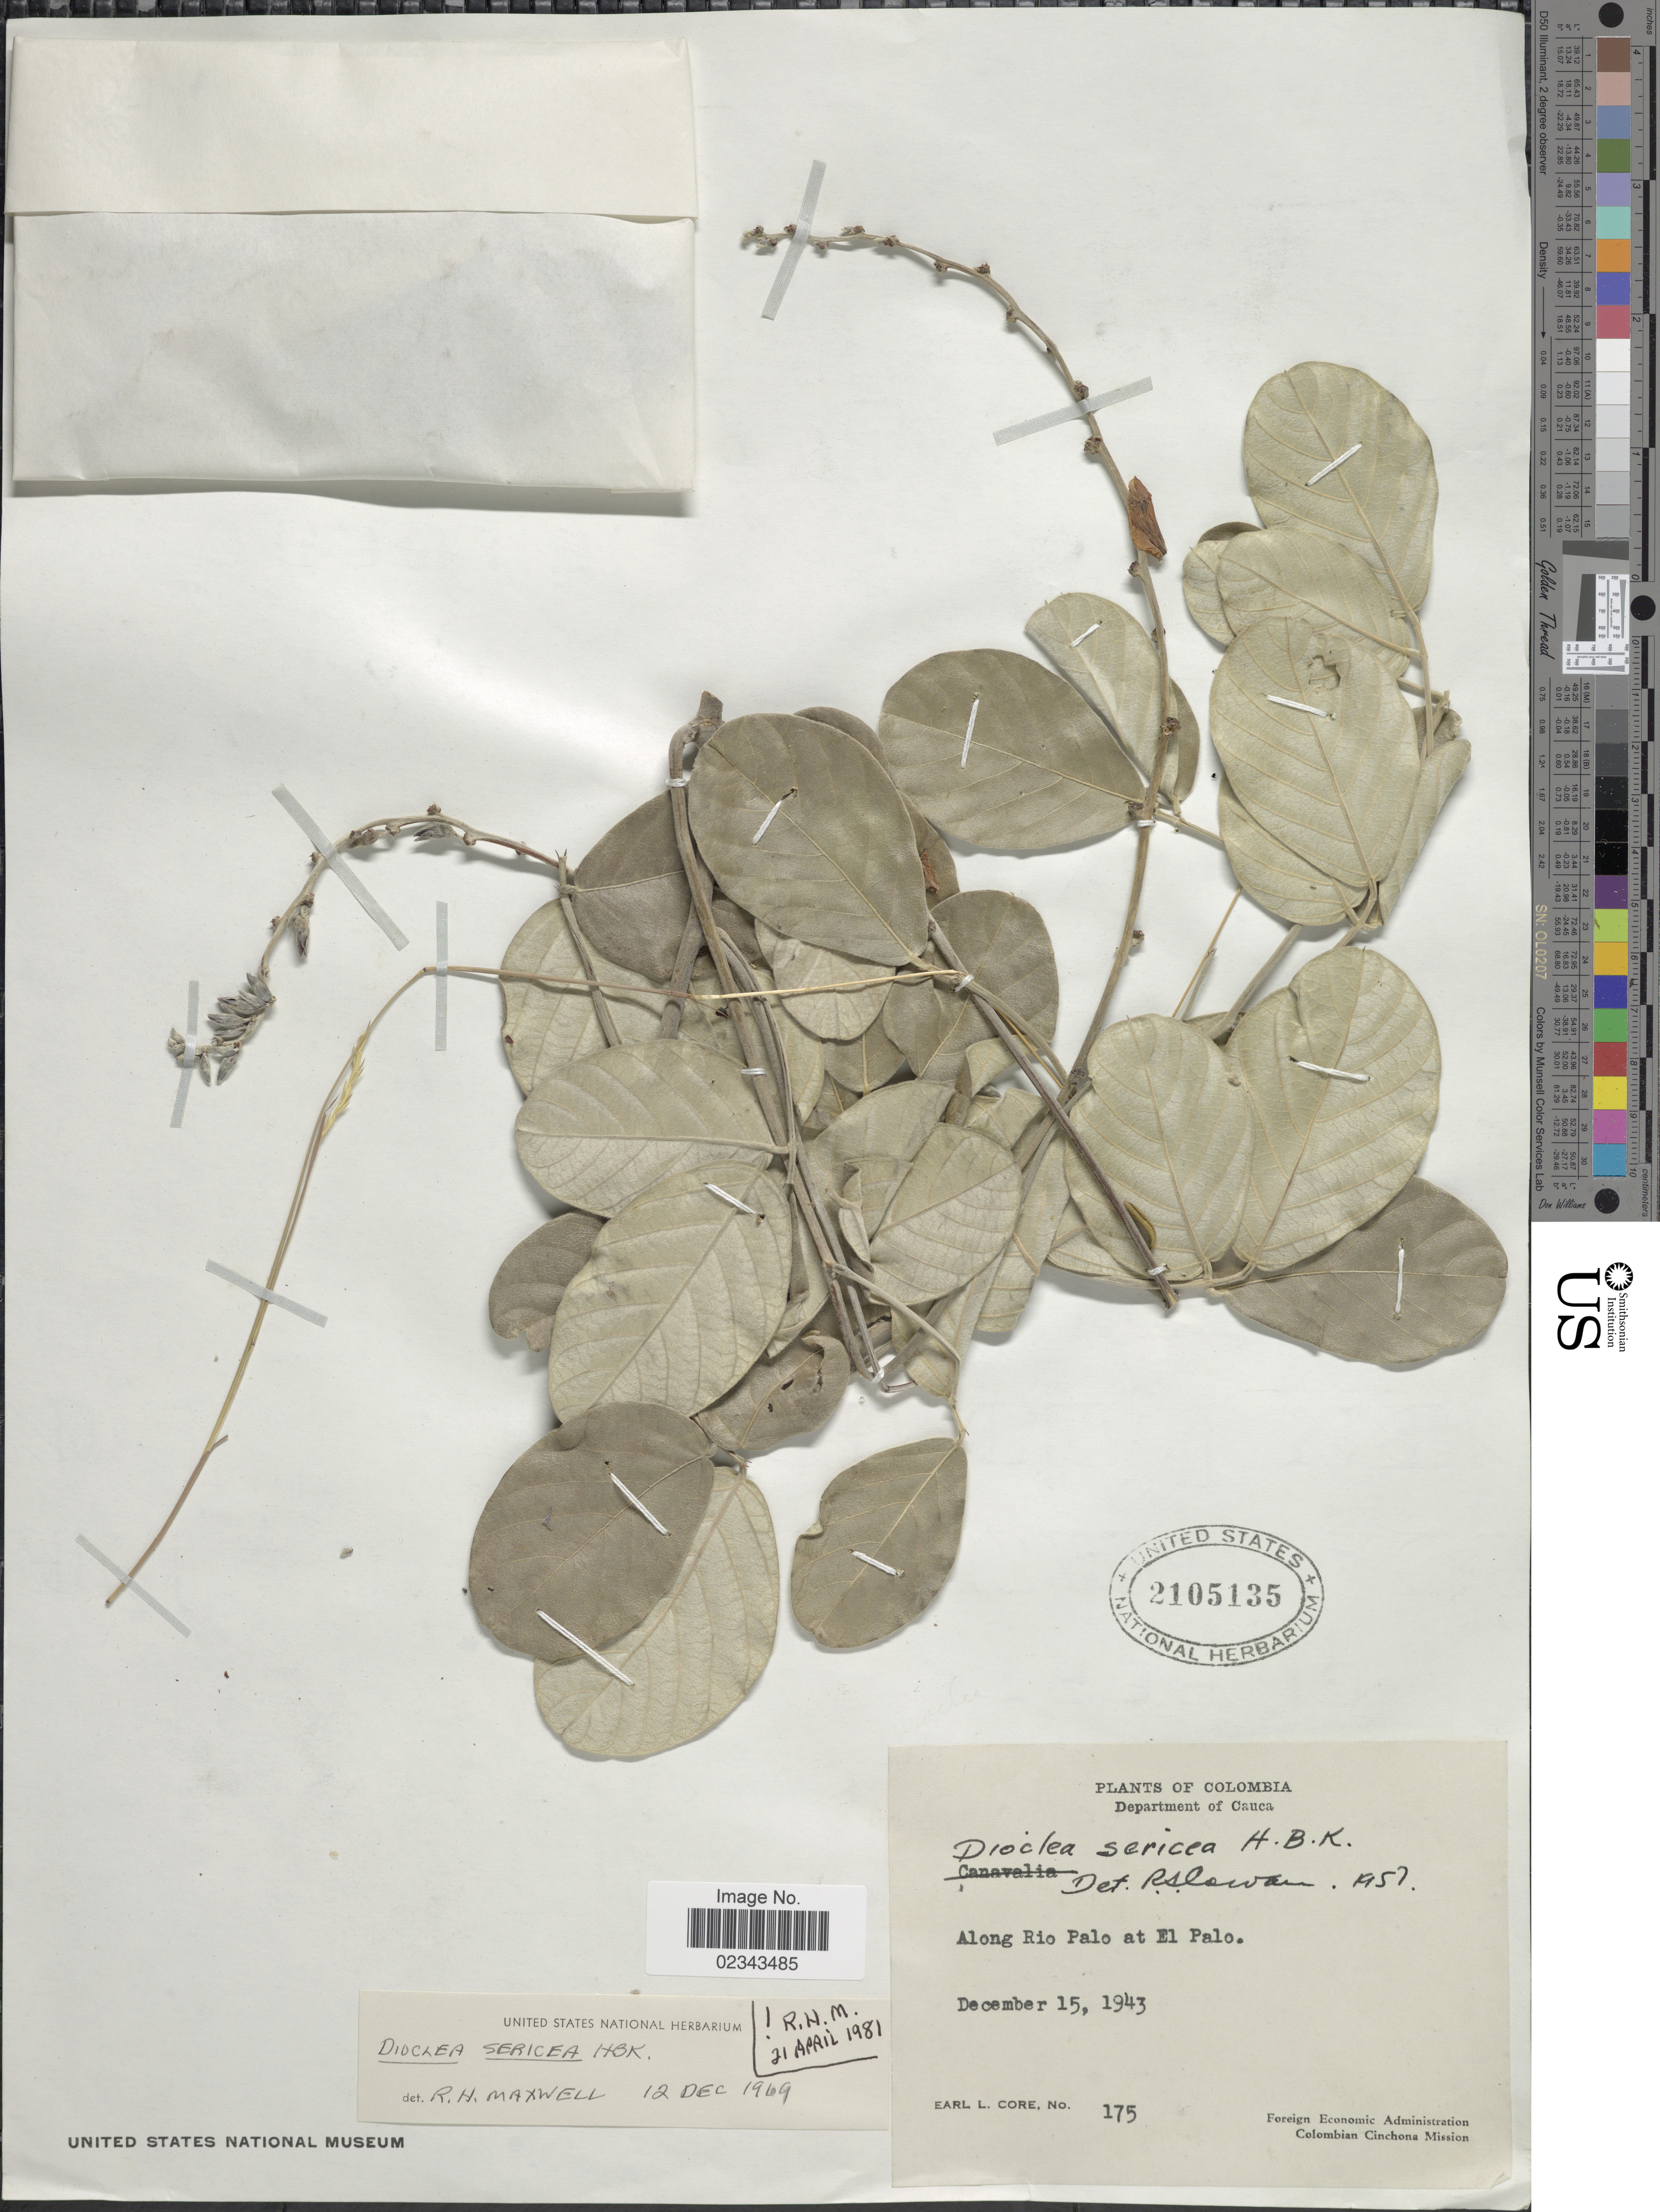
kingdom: Plantae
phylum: Tracheophyta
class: Magnoliopsida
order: Fabales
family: Fabaceae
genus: Dioclea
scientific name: Dioclea sericea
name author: Kunth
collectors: E. L. Core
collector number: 175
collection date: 1943-12-15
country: Colombia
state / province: Cauca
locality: Along Rio Palo at El Palo.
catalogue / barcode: US 2105135